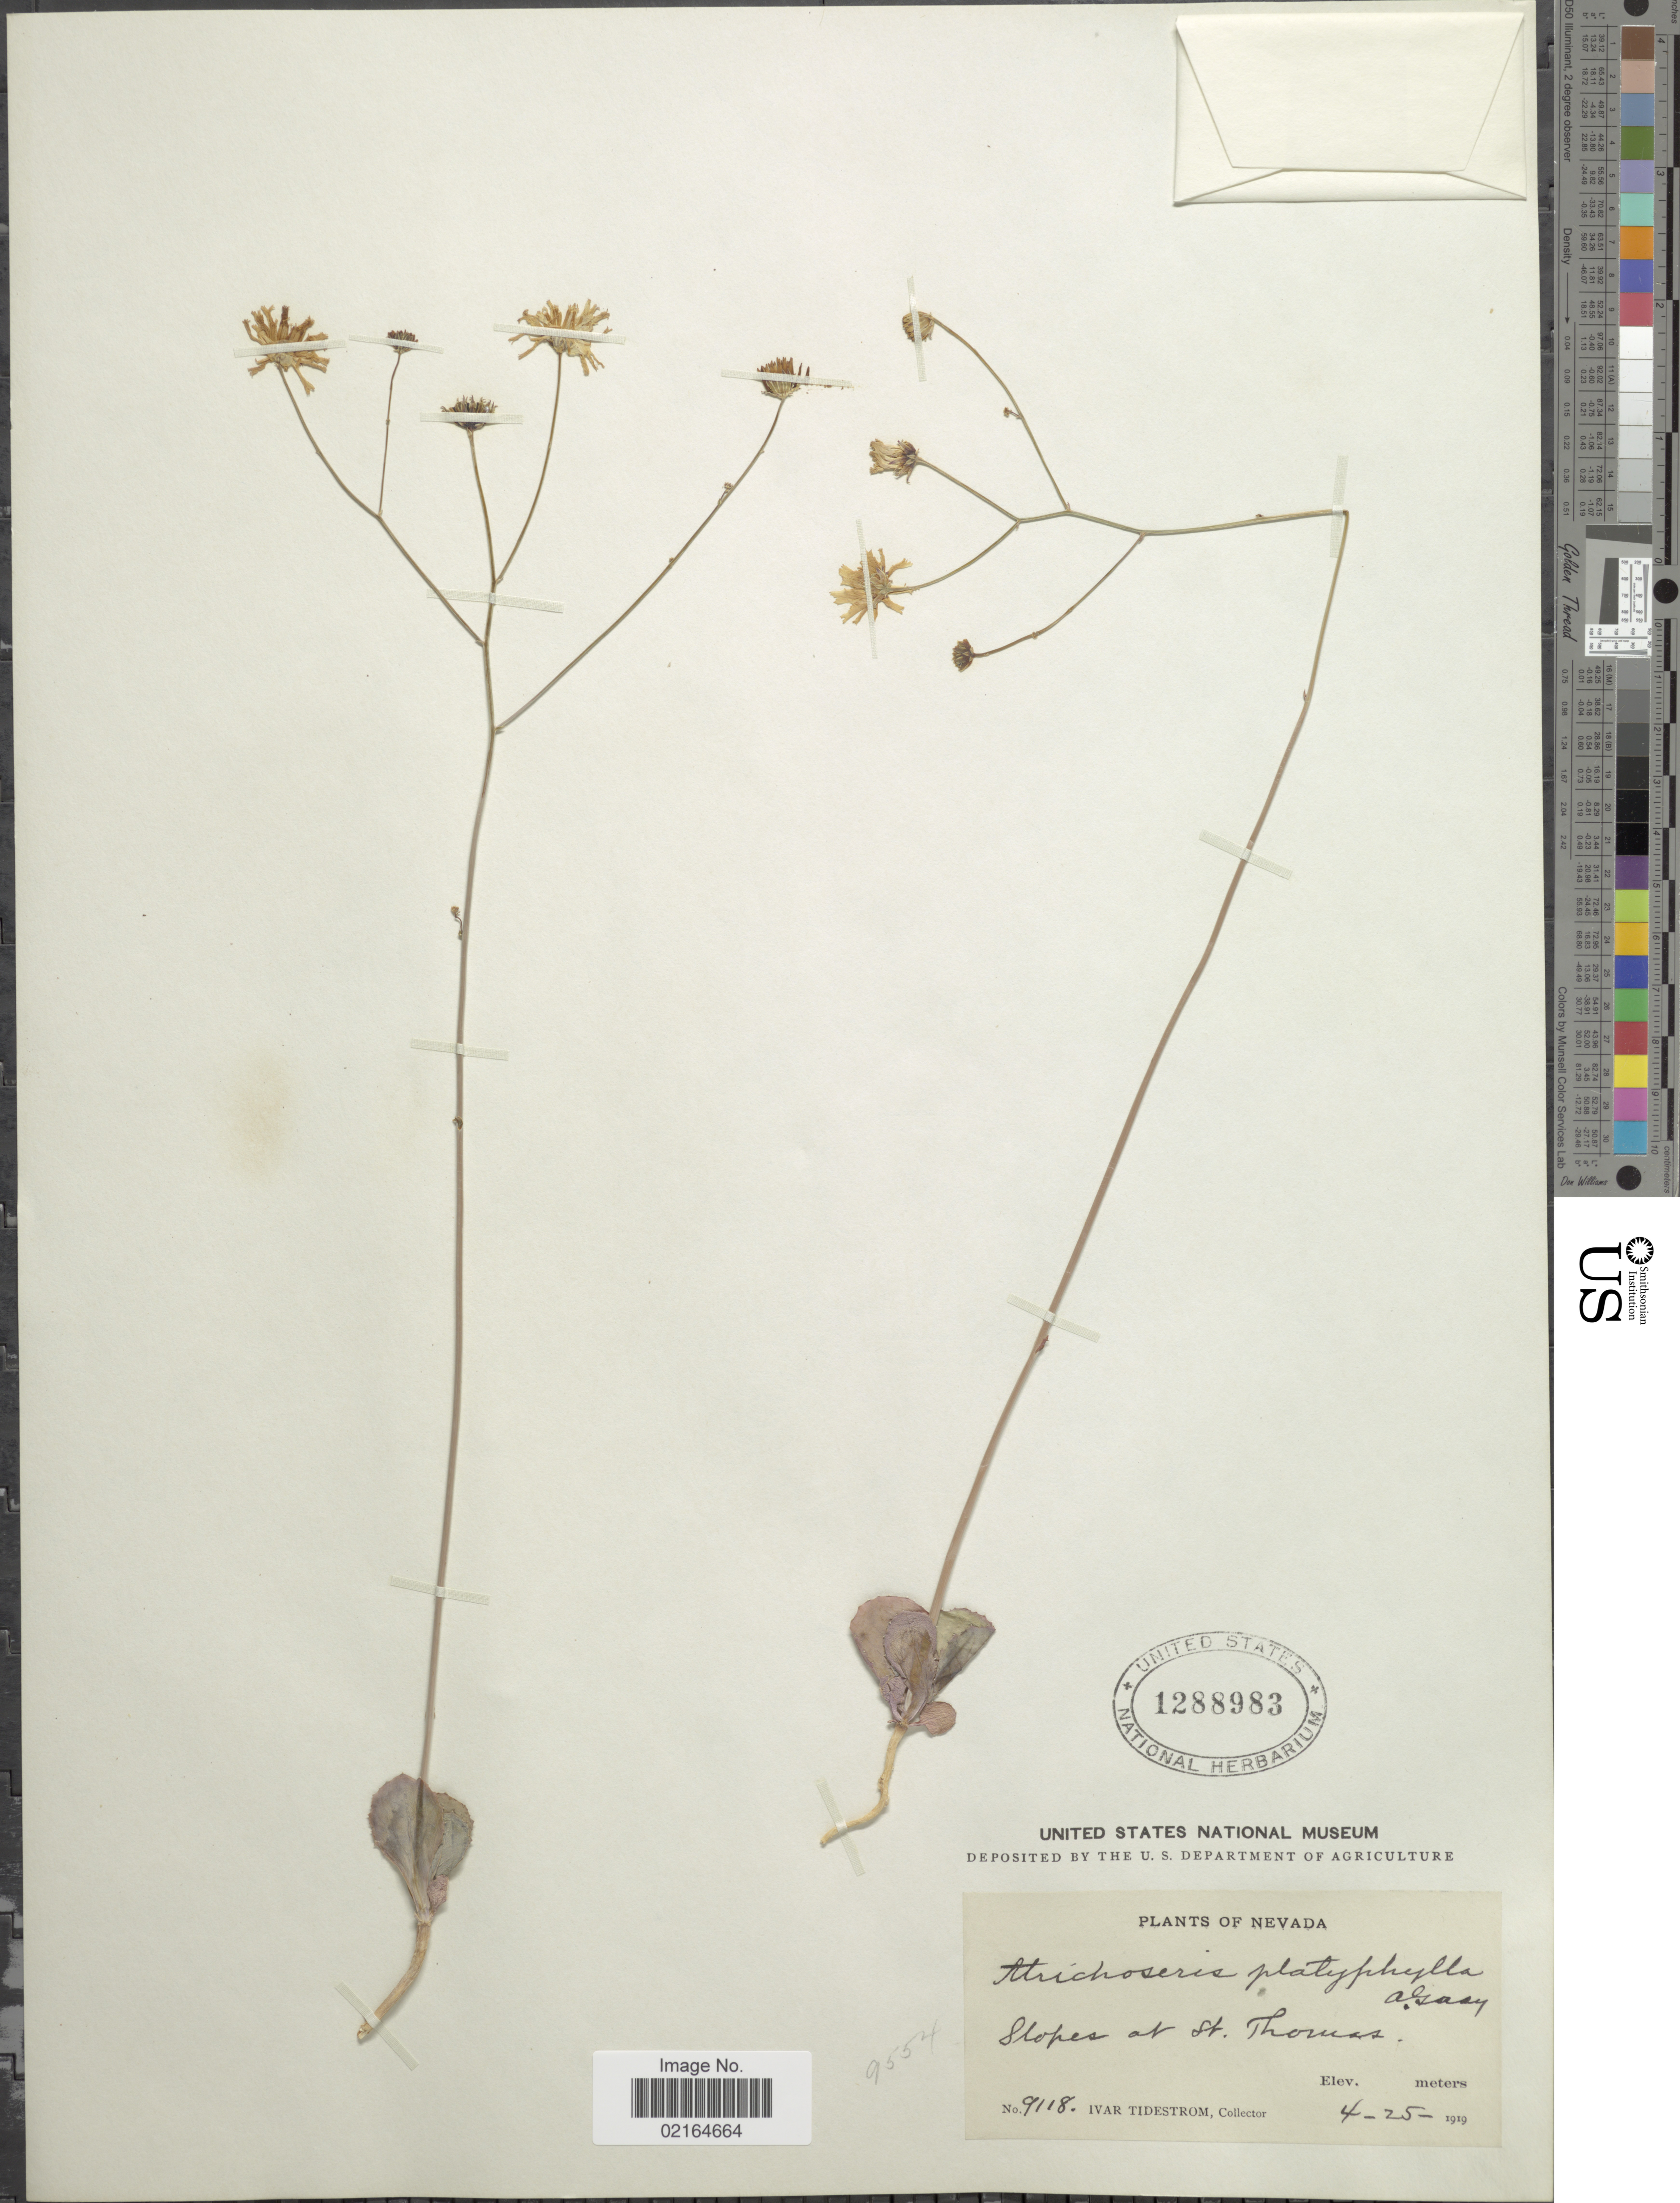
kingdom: Plantae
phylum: Tracheophyta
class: Magnoliopsida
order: Asterales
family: Asteraceae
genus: Atrichoseris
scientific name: Atrichoseris platyphylla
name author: A. Gray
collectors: I. F. Tidestrom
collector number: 9118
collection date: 1919-04-25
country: United States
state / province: Nevada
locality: Slopes at St. Thomas.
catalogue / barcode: US 1288983